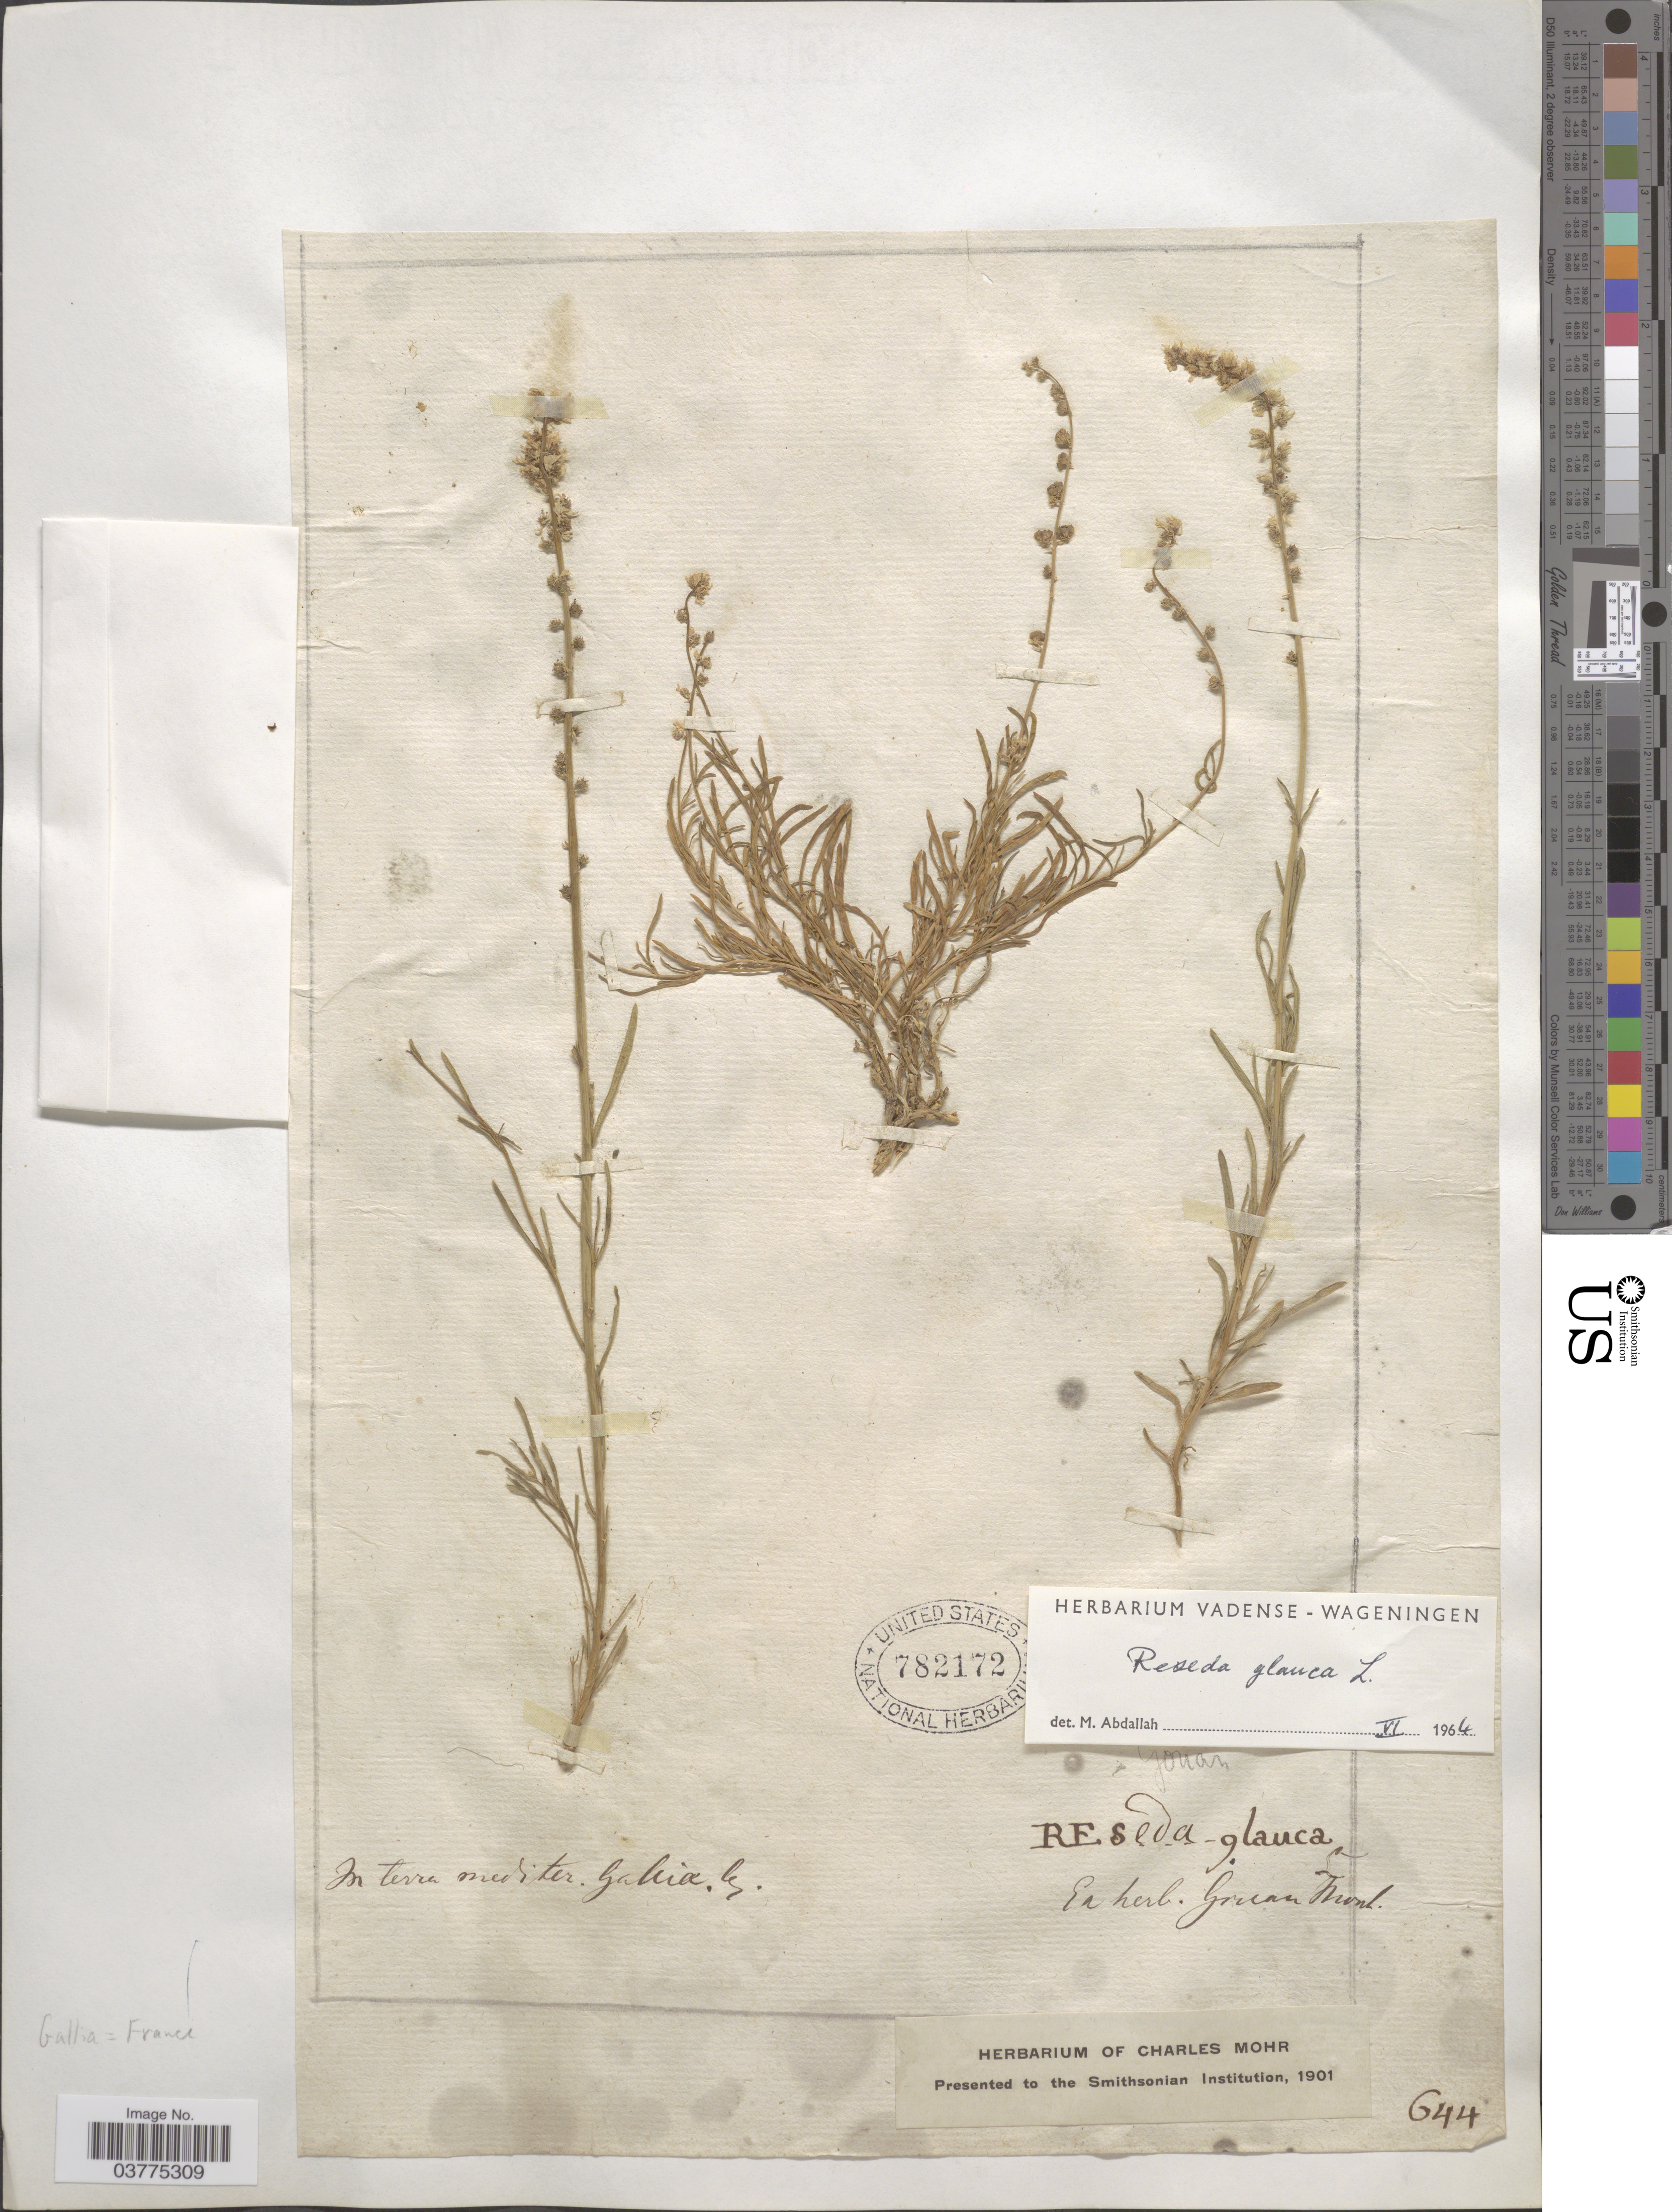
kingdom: Plantae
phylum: Tracheophyta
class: Magnoliopsida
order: Brassicales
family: Resedaceae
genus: Reseda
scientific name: Reseda glauca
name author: L.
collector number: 644?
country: France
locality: Gallia. In terra mus* ter*. Gallia. G.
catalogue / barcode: US 782172